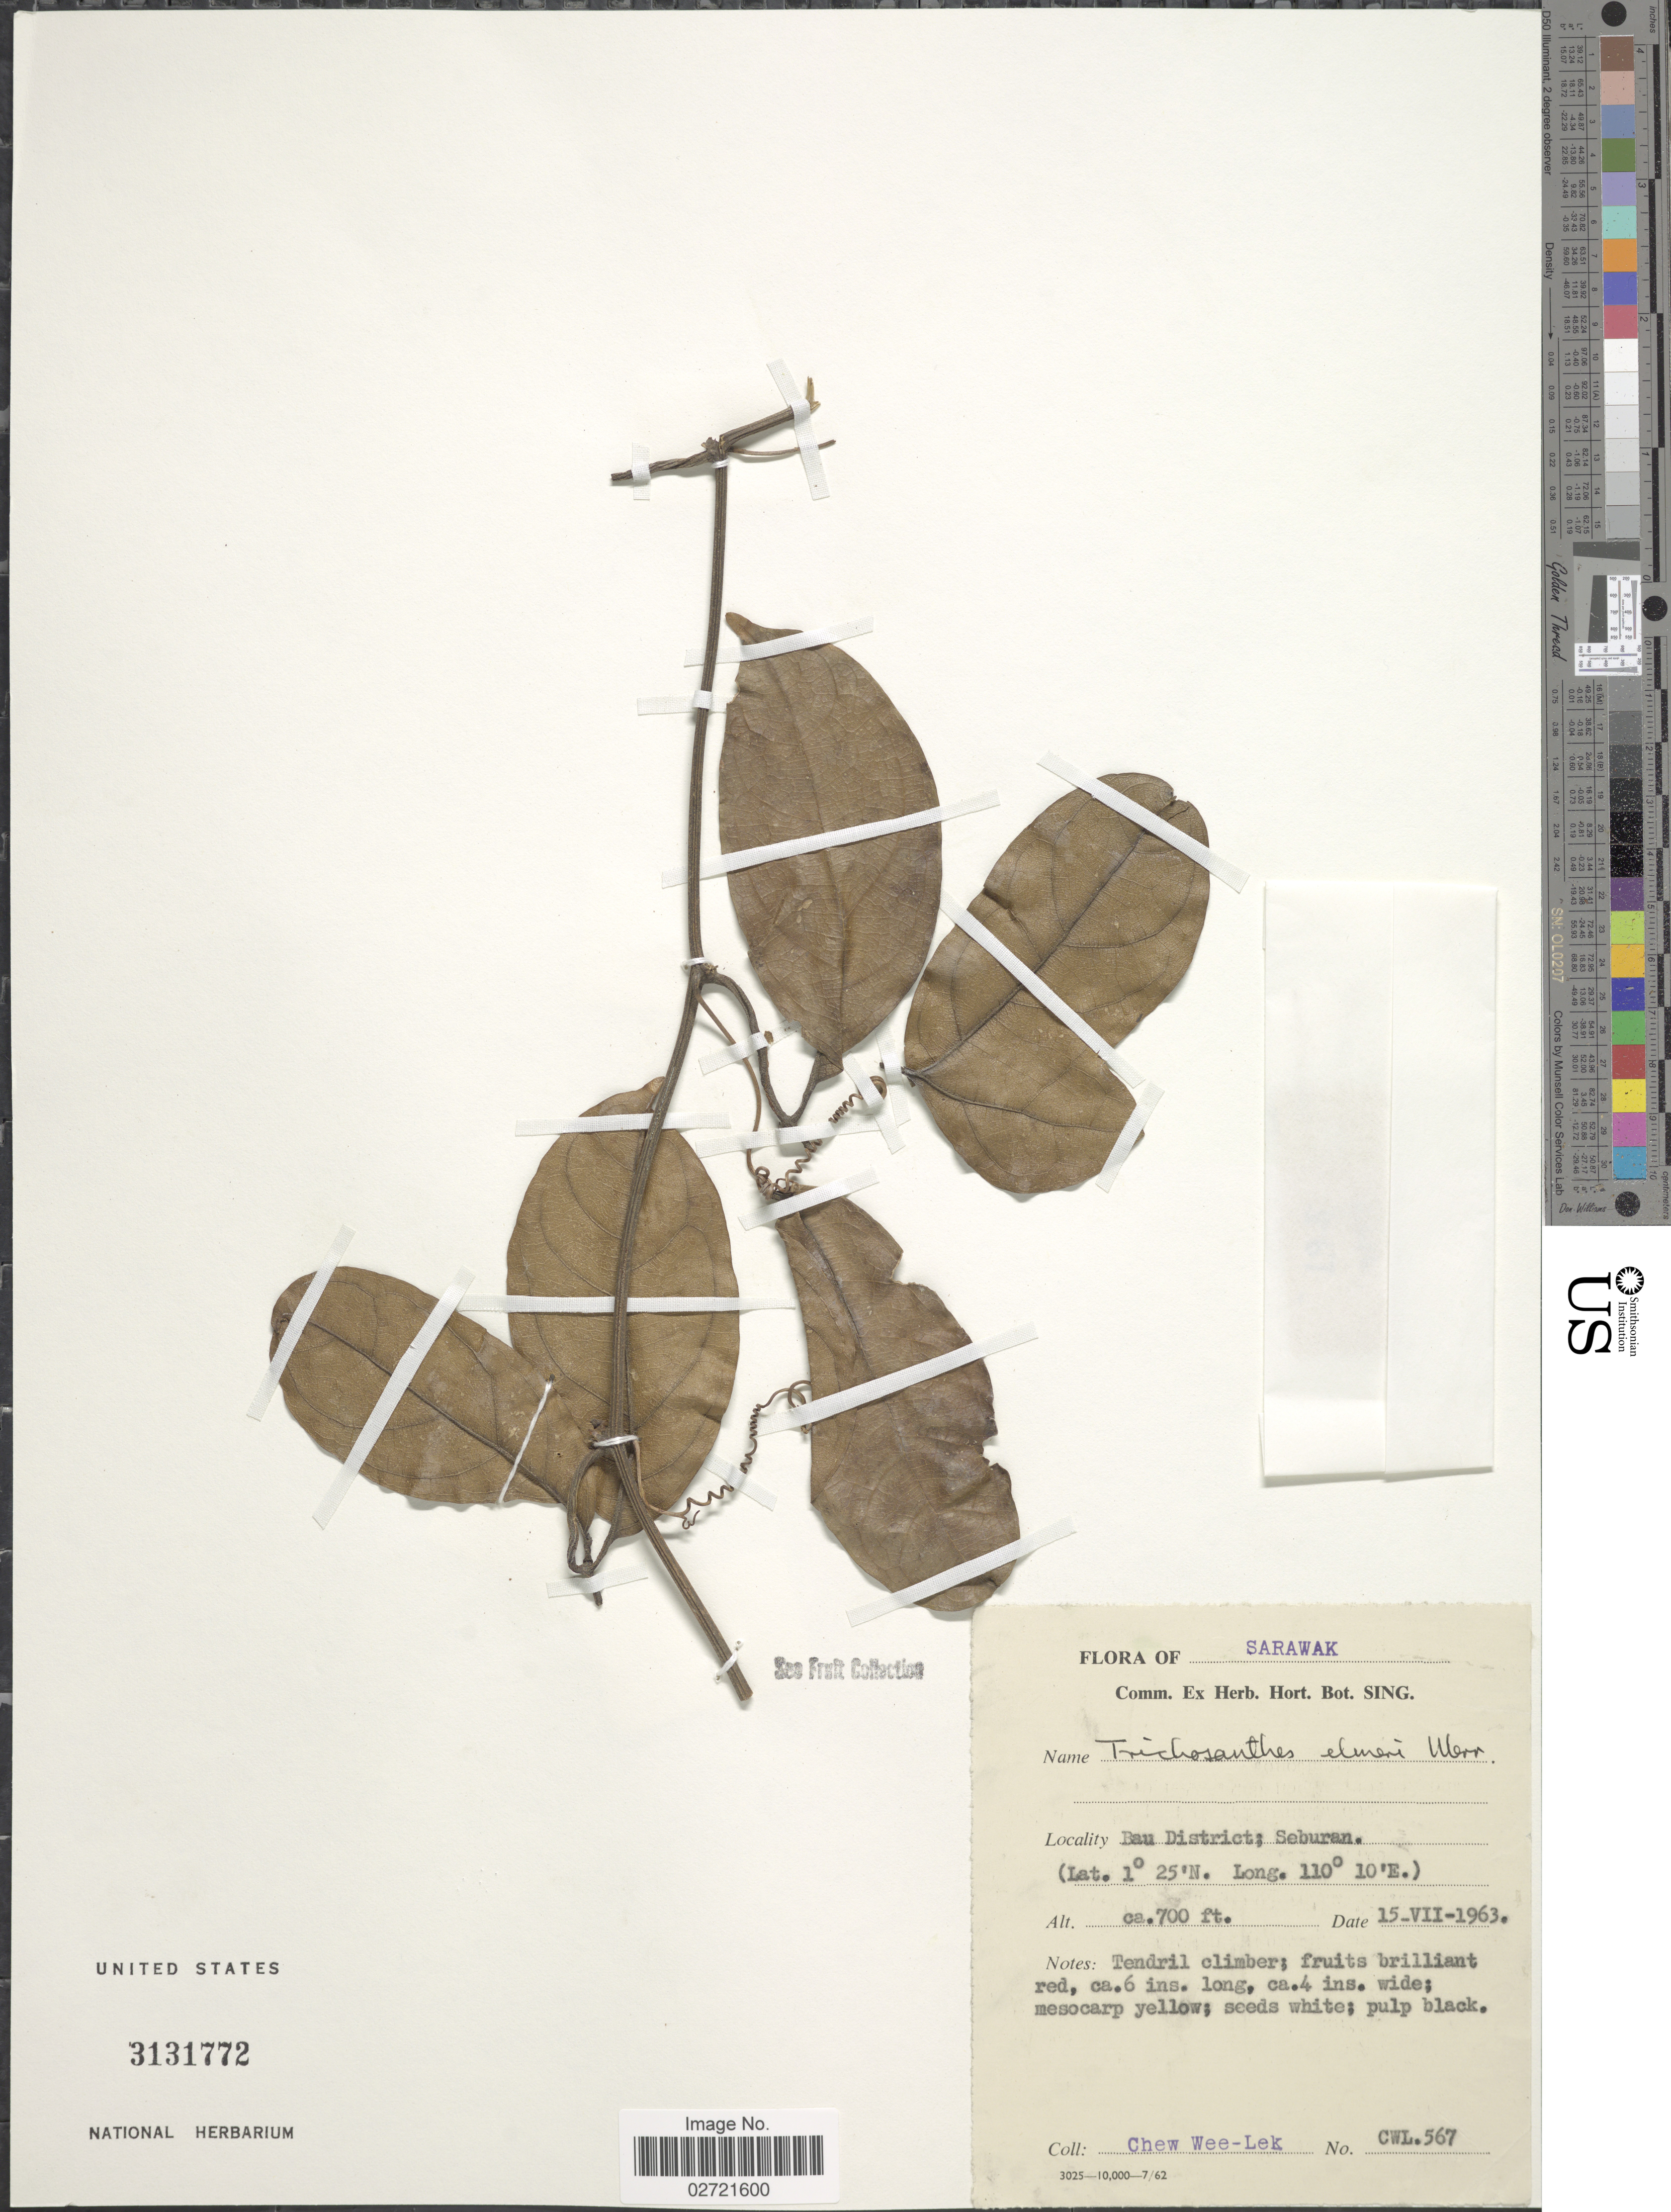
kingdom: Plantae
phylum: Tracheophyta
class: Magnoliopsida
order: Cucurbitales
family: Cucurbitaceae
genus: Trichosanthes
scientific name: Trichosanthes elmeri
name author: Merr.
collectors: W. Chew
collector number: CWL 567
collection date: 1963-07-15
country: Malaysia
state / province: Sarawak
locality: Bau District: Seburan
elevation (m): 213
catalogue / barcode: US 3131772